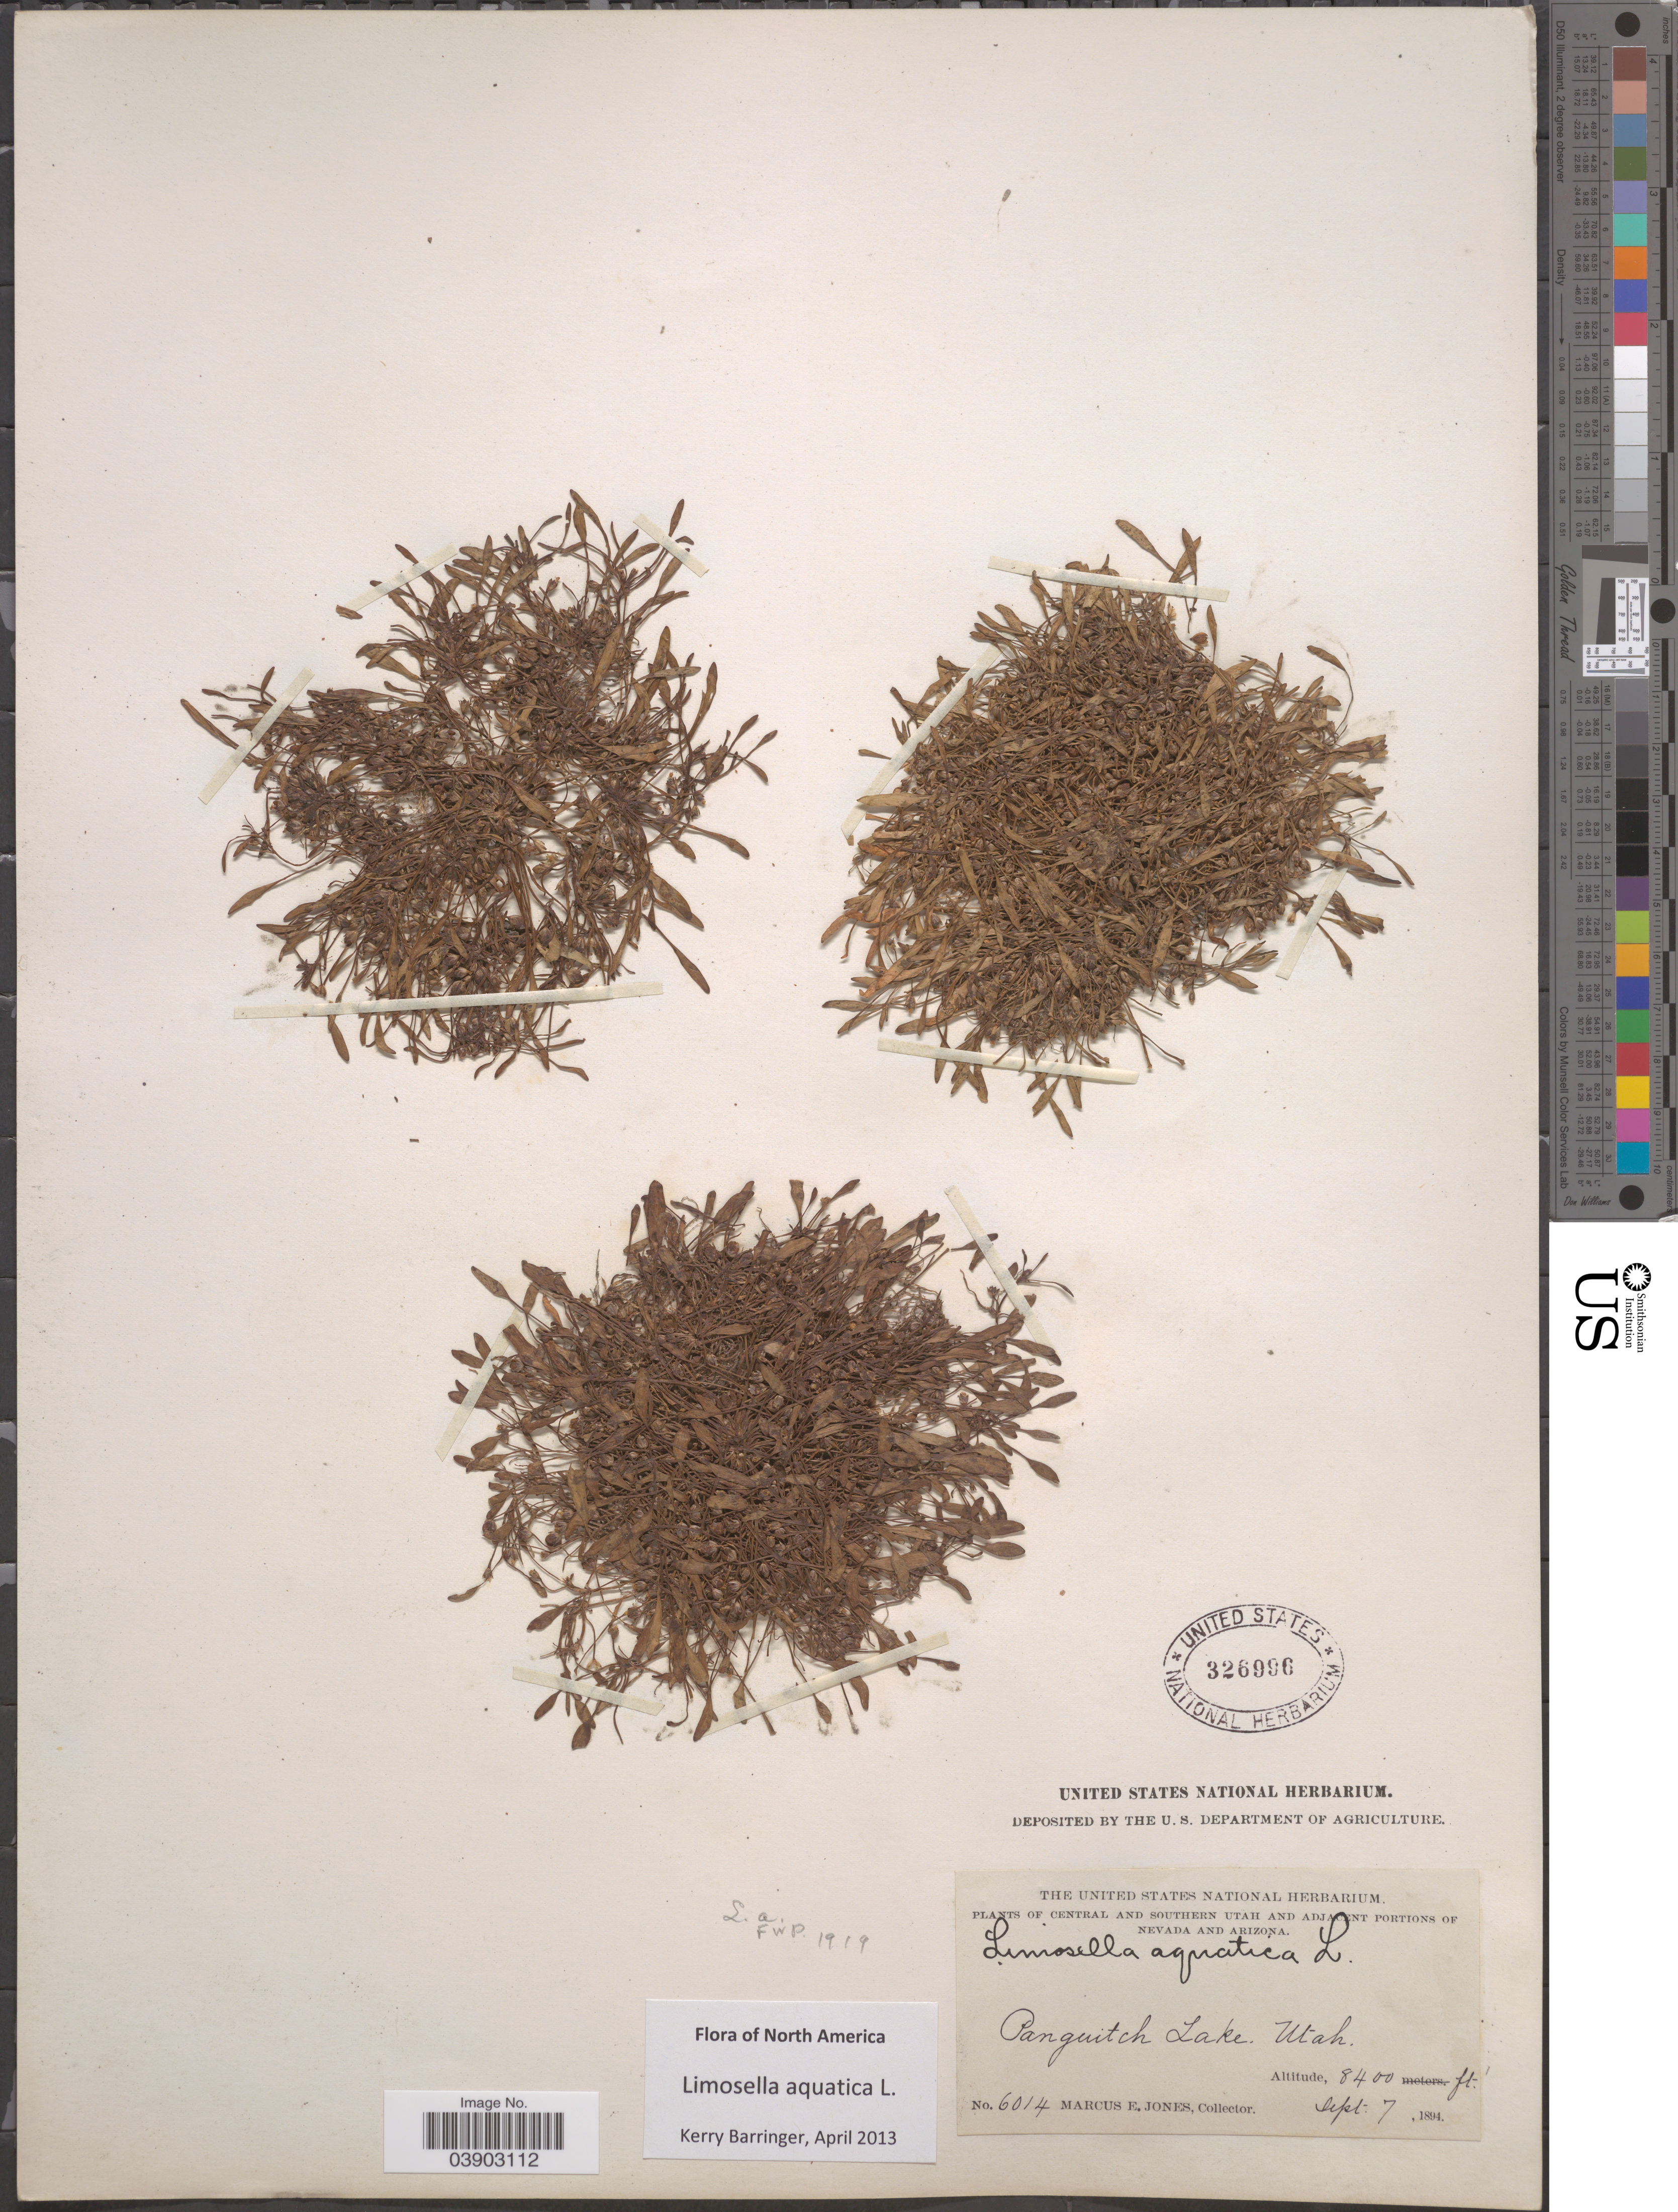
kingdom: Plantae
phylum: Tracheophyta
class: Magnoliopsida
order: Lamiales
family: Scrophulariaceae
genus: Limosella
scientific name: Limosella aquatica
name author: L.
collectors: M. E. Jones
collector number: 6014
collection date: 1894-09-07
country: United States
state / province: Utah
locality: Central and Southern Utah. Panguitch Lake.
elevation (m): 2560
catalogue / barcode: US 326996